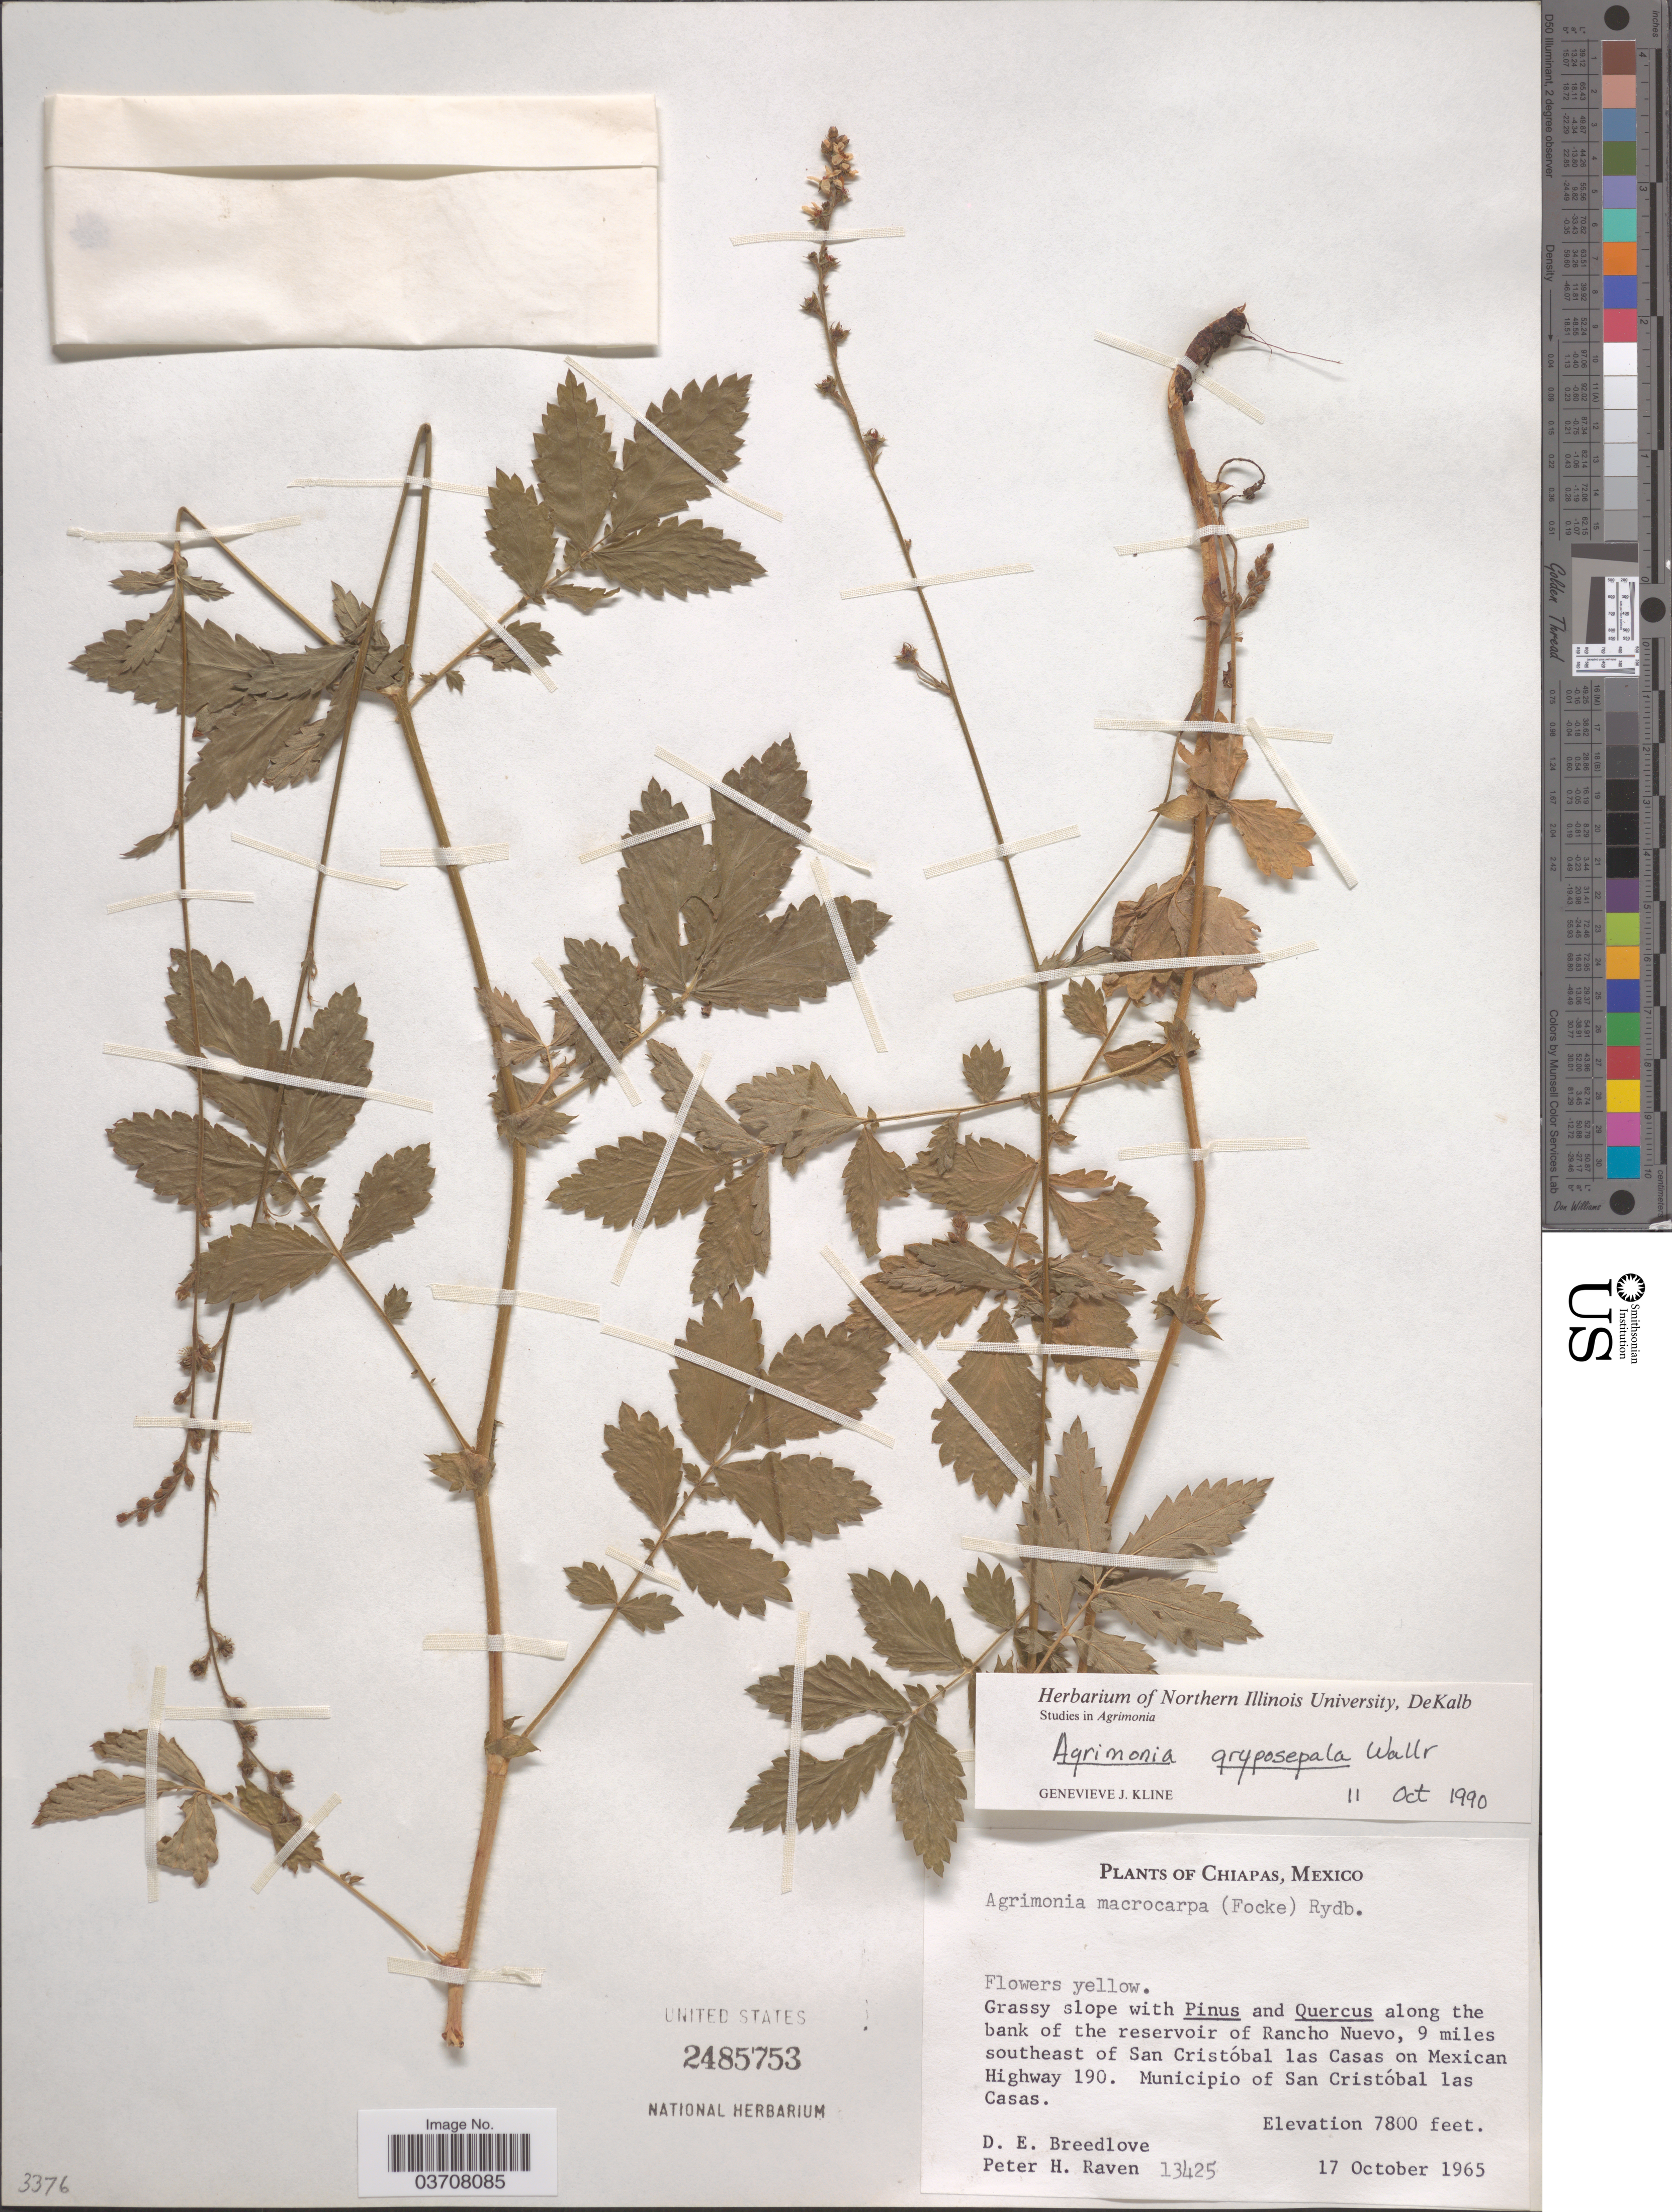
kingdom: Plantae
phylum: Tracheophyta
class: Magnoliopsida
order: Rosales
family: Rosaceae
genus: Agrimonia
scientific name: Agrimonia gryposepala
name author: Wallr.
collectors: D. E. Breedlove & P. Raven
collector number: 13425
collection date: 1965-10-17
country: Mexico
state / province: Chiapas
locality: Along the bank of the reservoir of Rancho Nuevo, 9 miles southeast of San Cristóbal las Casas on Mexican Highway 190. Municipio of San Cristóbal las Casas.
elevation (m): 2377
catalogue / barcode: US 2485753